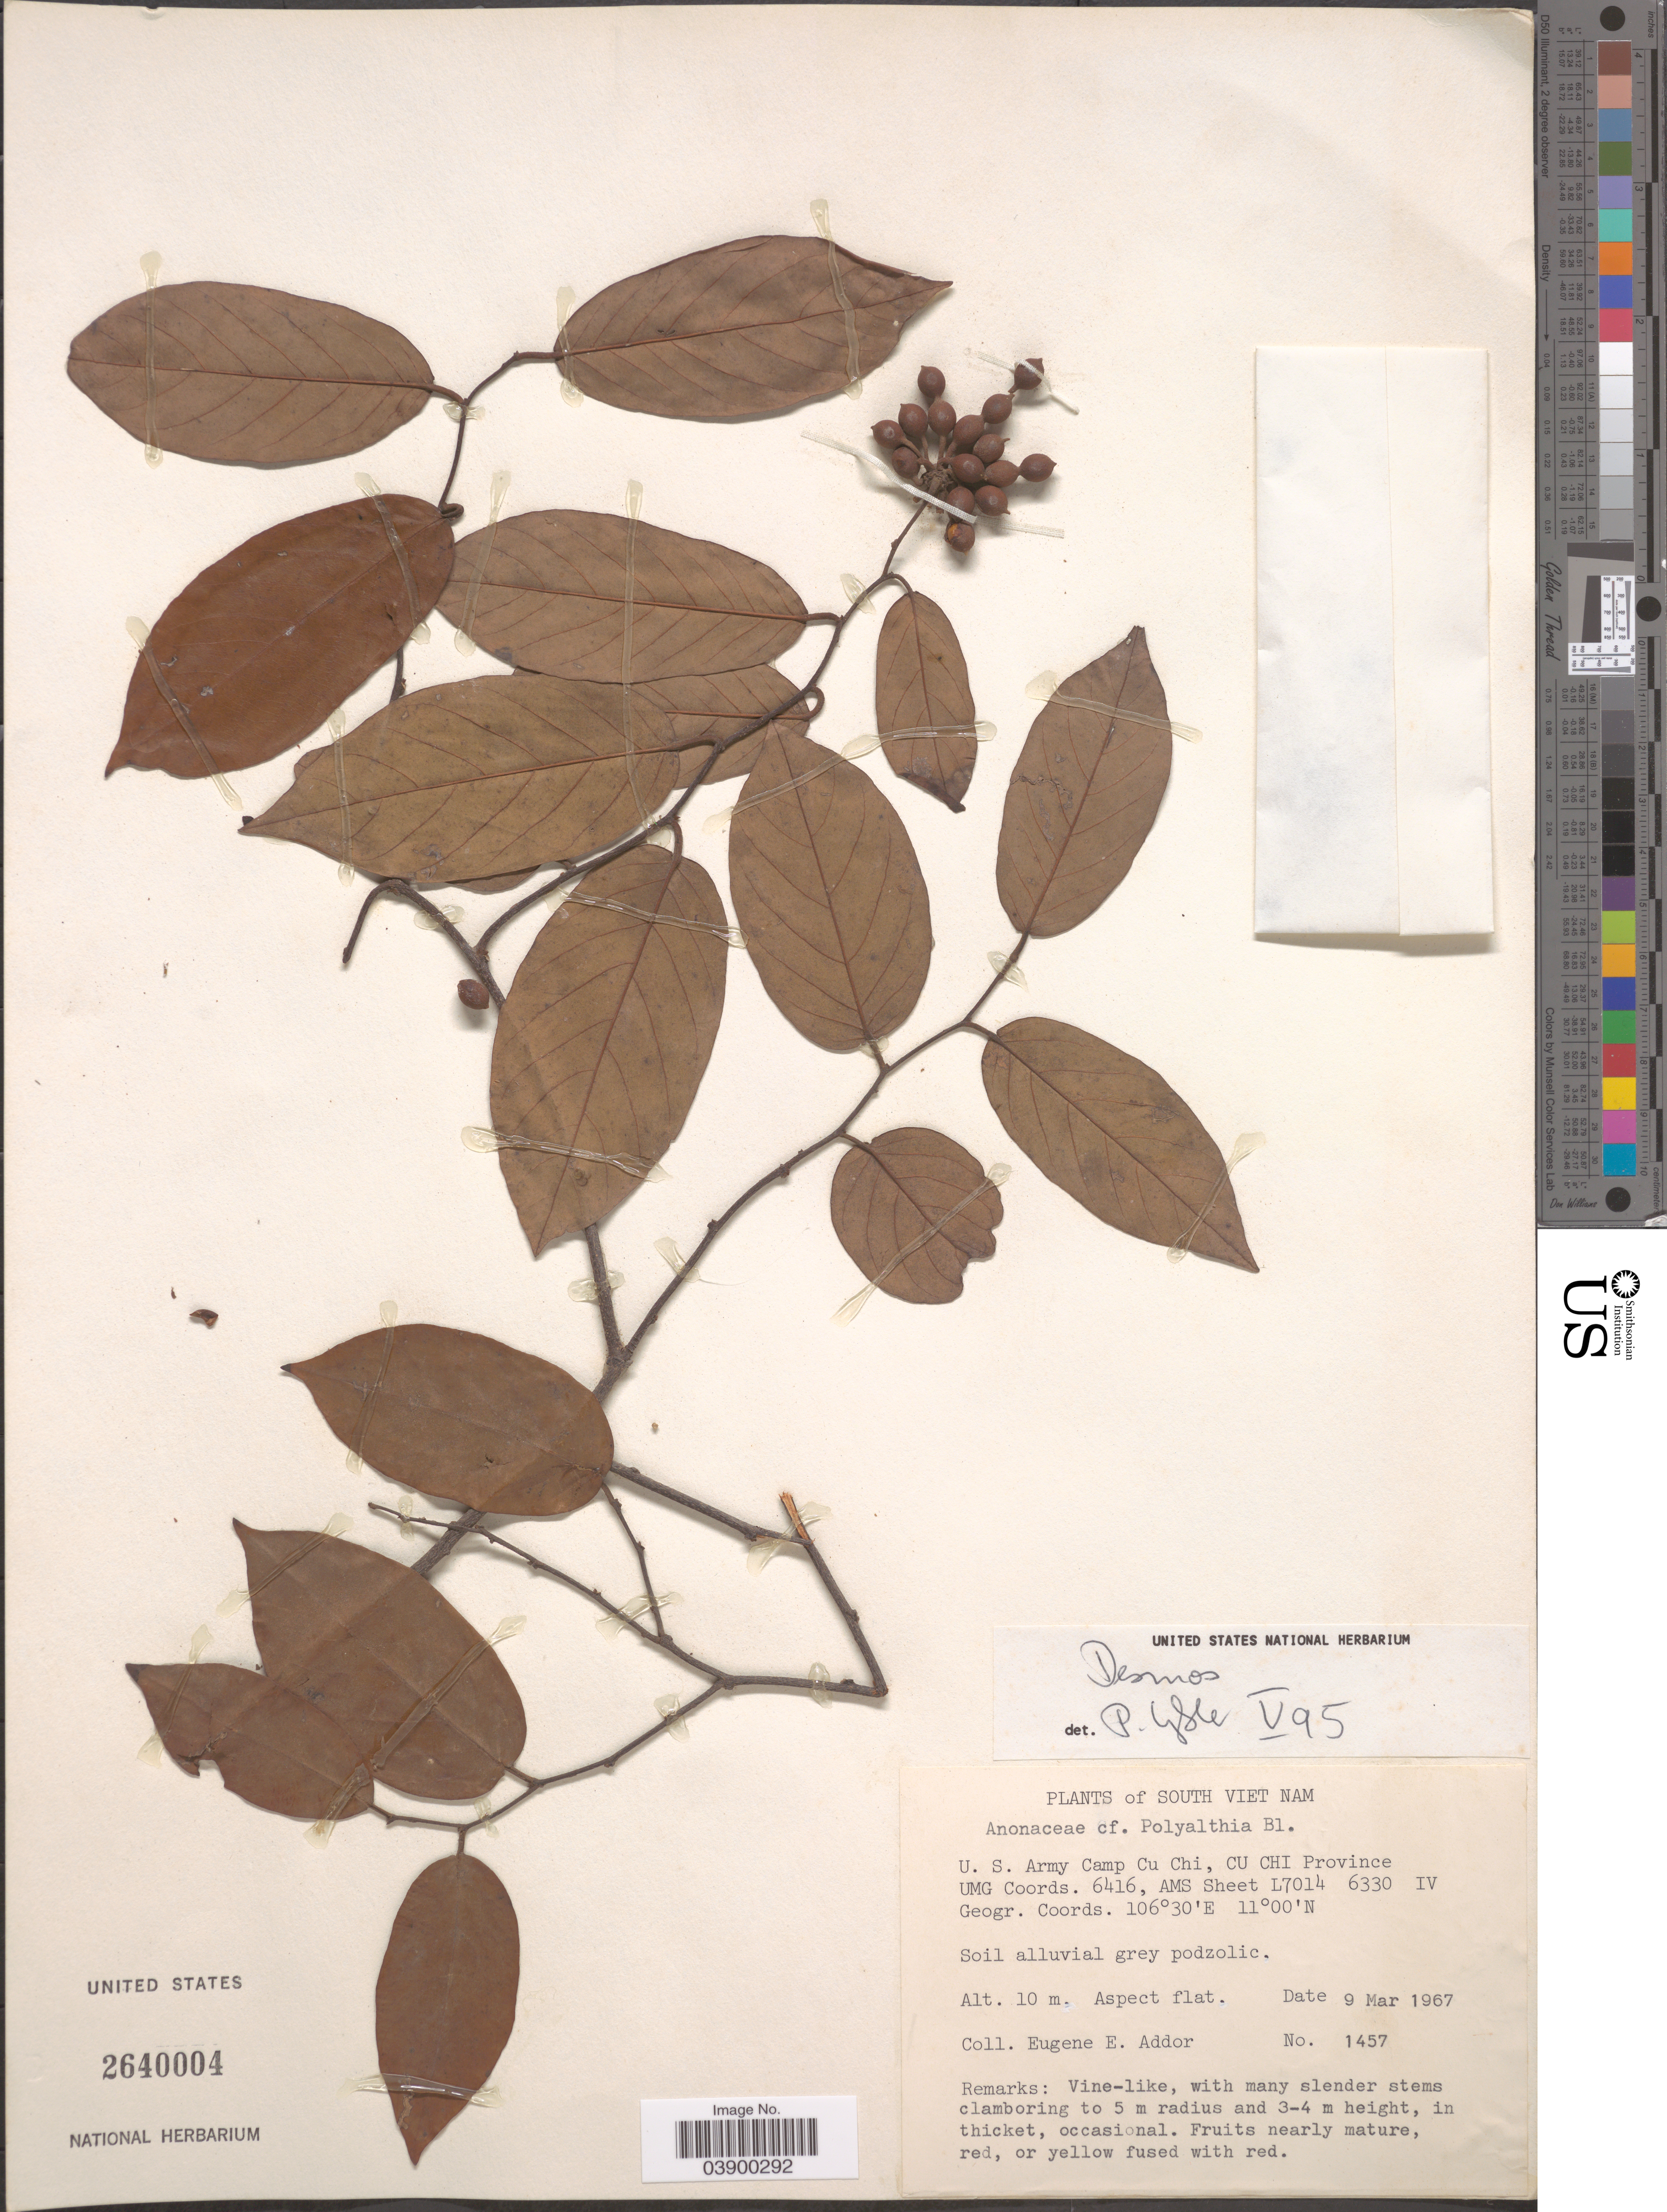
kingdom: Plantae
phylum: Tracheophyta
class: Magnoliopsida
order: Magnoliales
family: Annonaceae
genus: Desmos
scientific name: Desmos sp.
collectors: E. E. Addor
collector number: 1457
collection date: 1967-03-09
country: Vietnam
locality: South Viet Nam. U. S. Army Camp Cu Chi, Cu Chi Province. UMG Coords. 6416, AMS Sheet L7014 6330 IV.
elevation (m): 10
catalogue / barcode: US 2640004